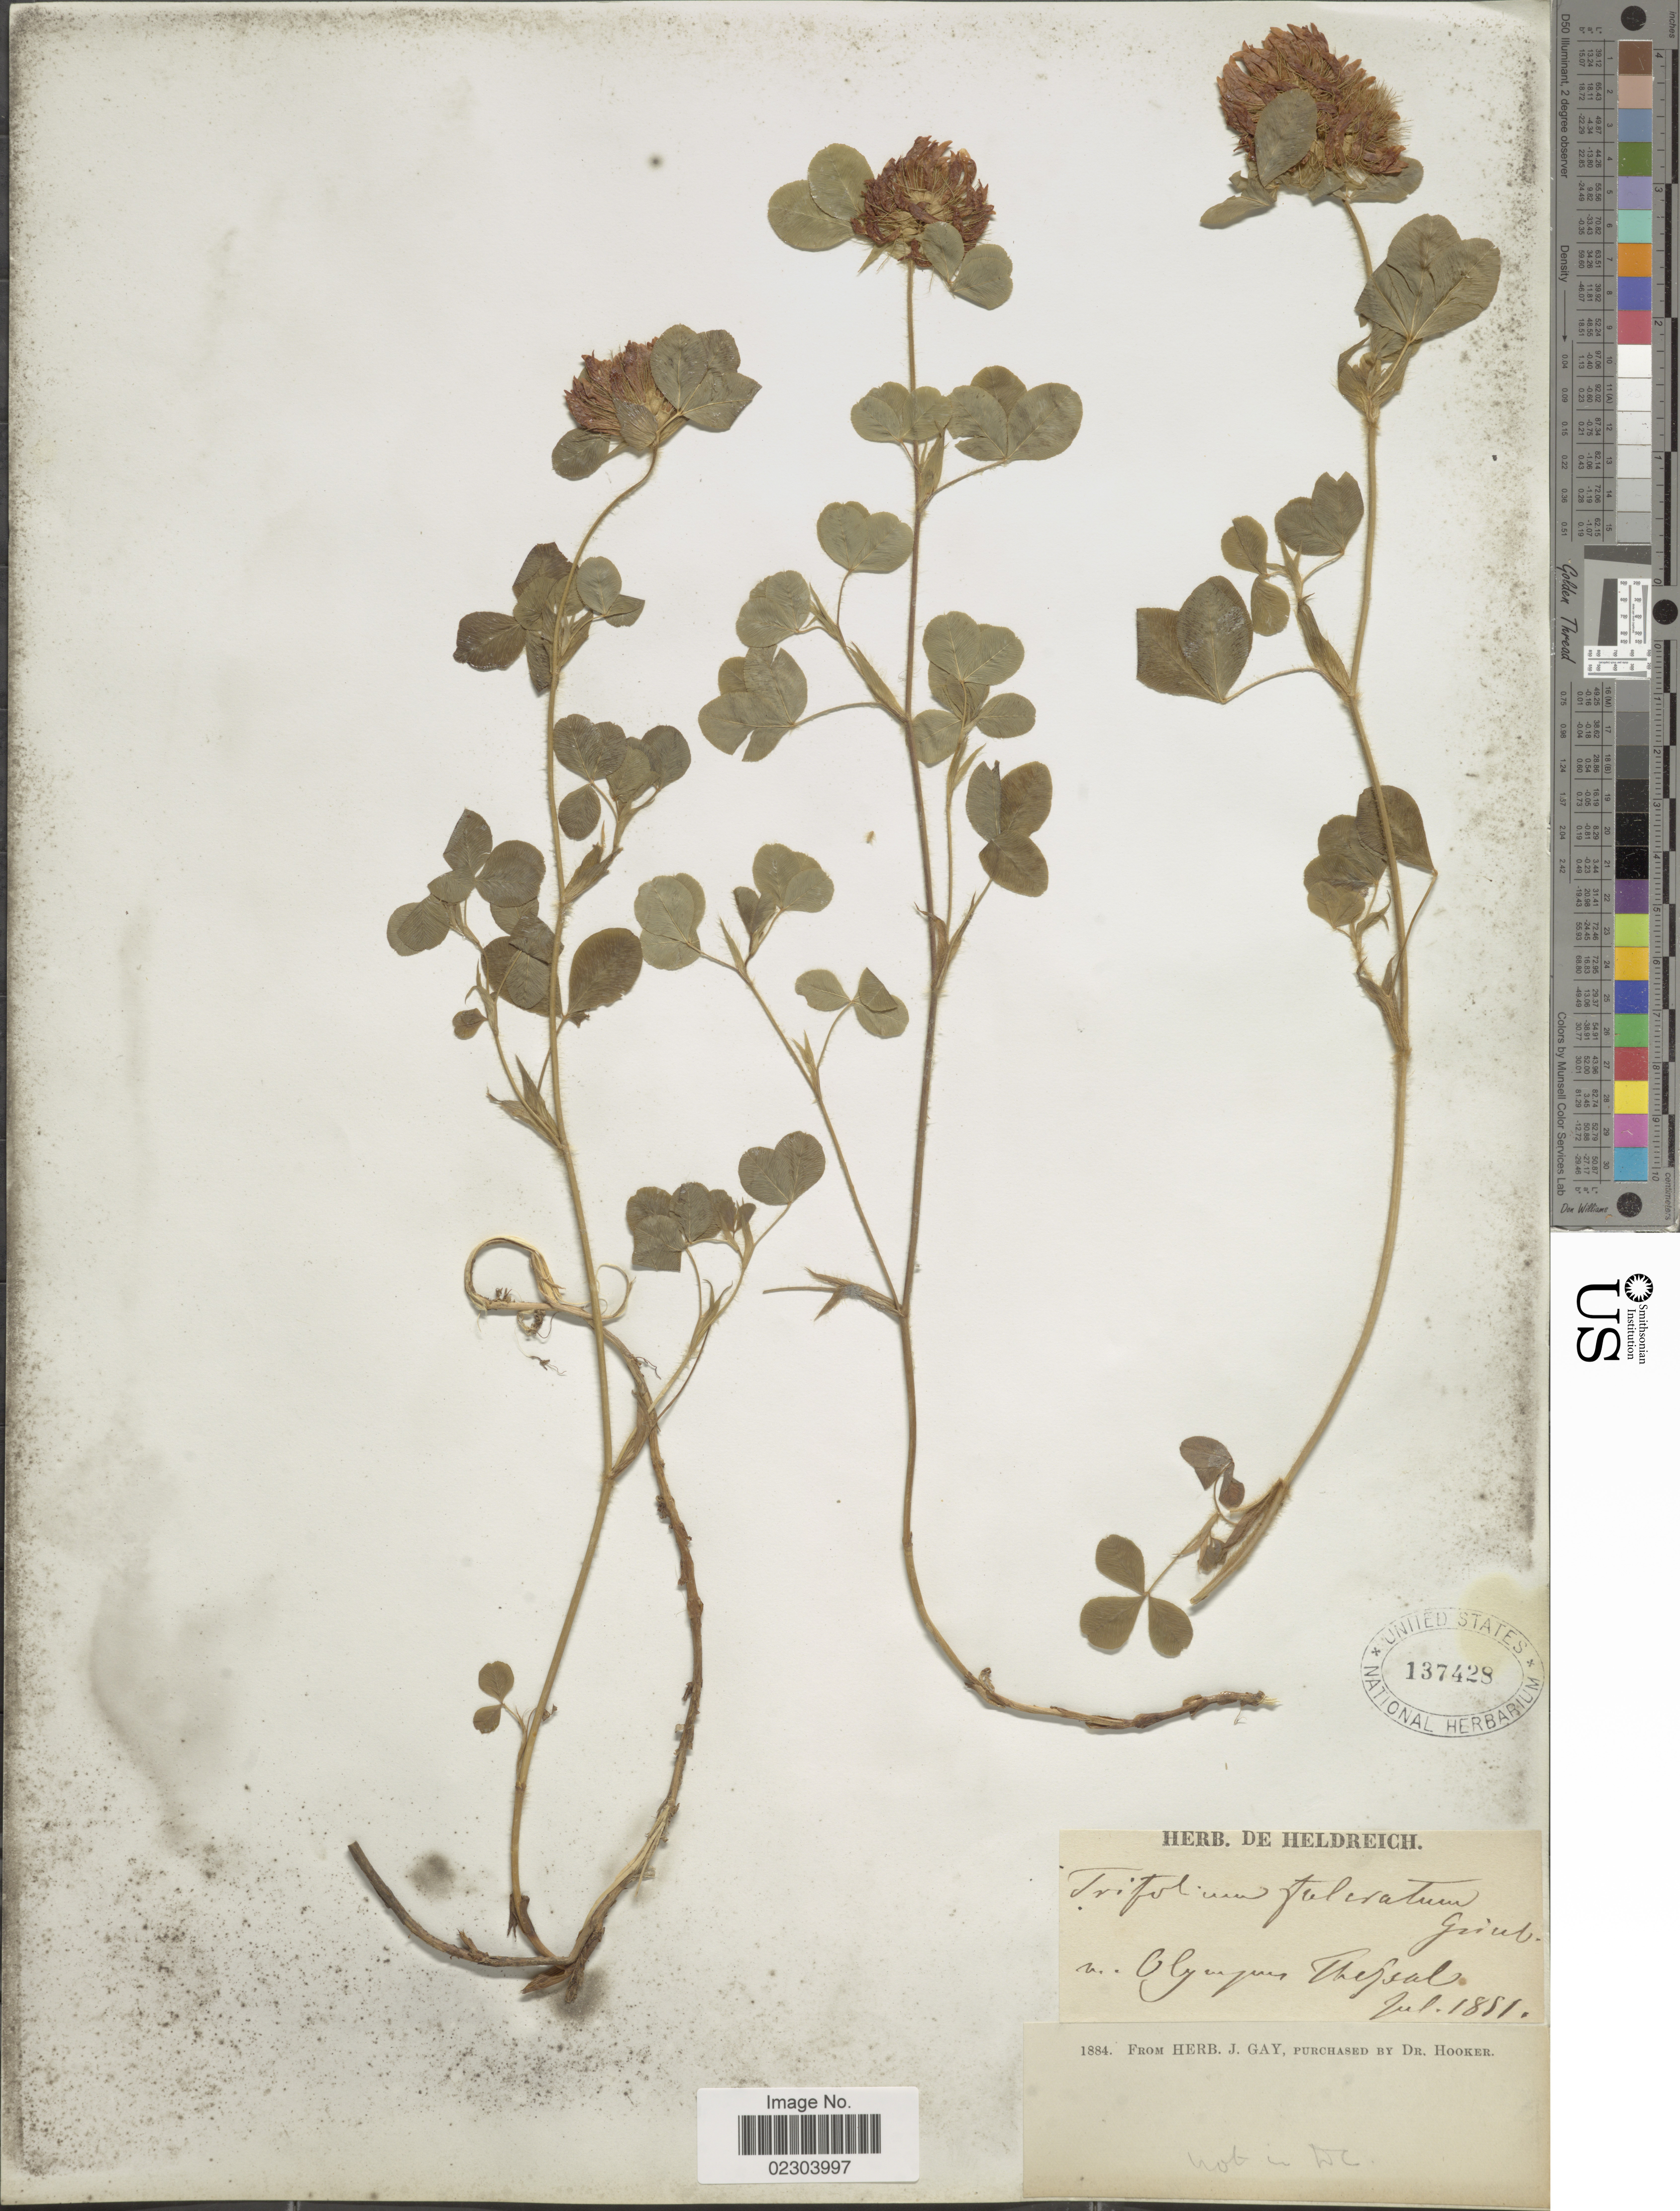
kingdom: Plantae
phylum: Tracheophyta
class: Magnoliopsida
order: Fabales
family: Fabaceae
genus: Trifolium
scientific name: Trifolium fulcratum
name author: Griseb.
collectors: ex herb. De Heldreich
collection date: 1881-07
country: Greece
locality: N. Olympus Thessaly.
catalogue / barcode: US 137428